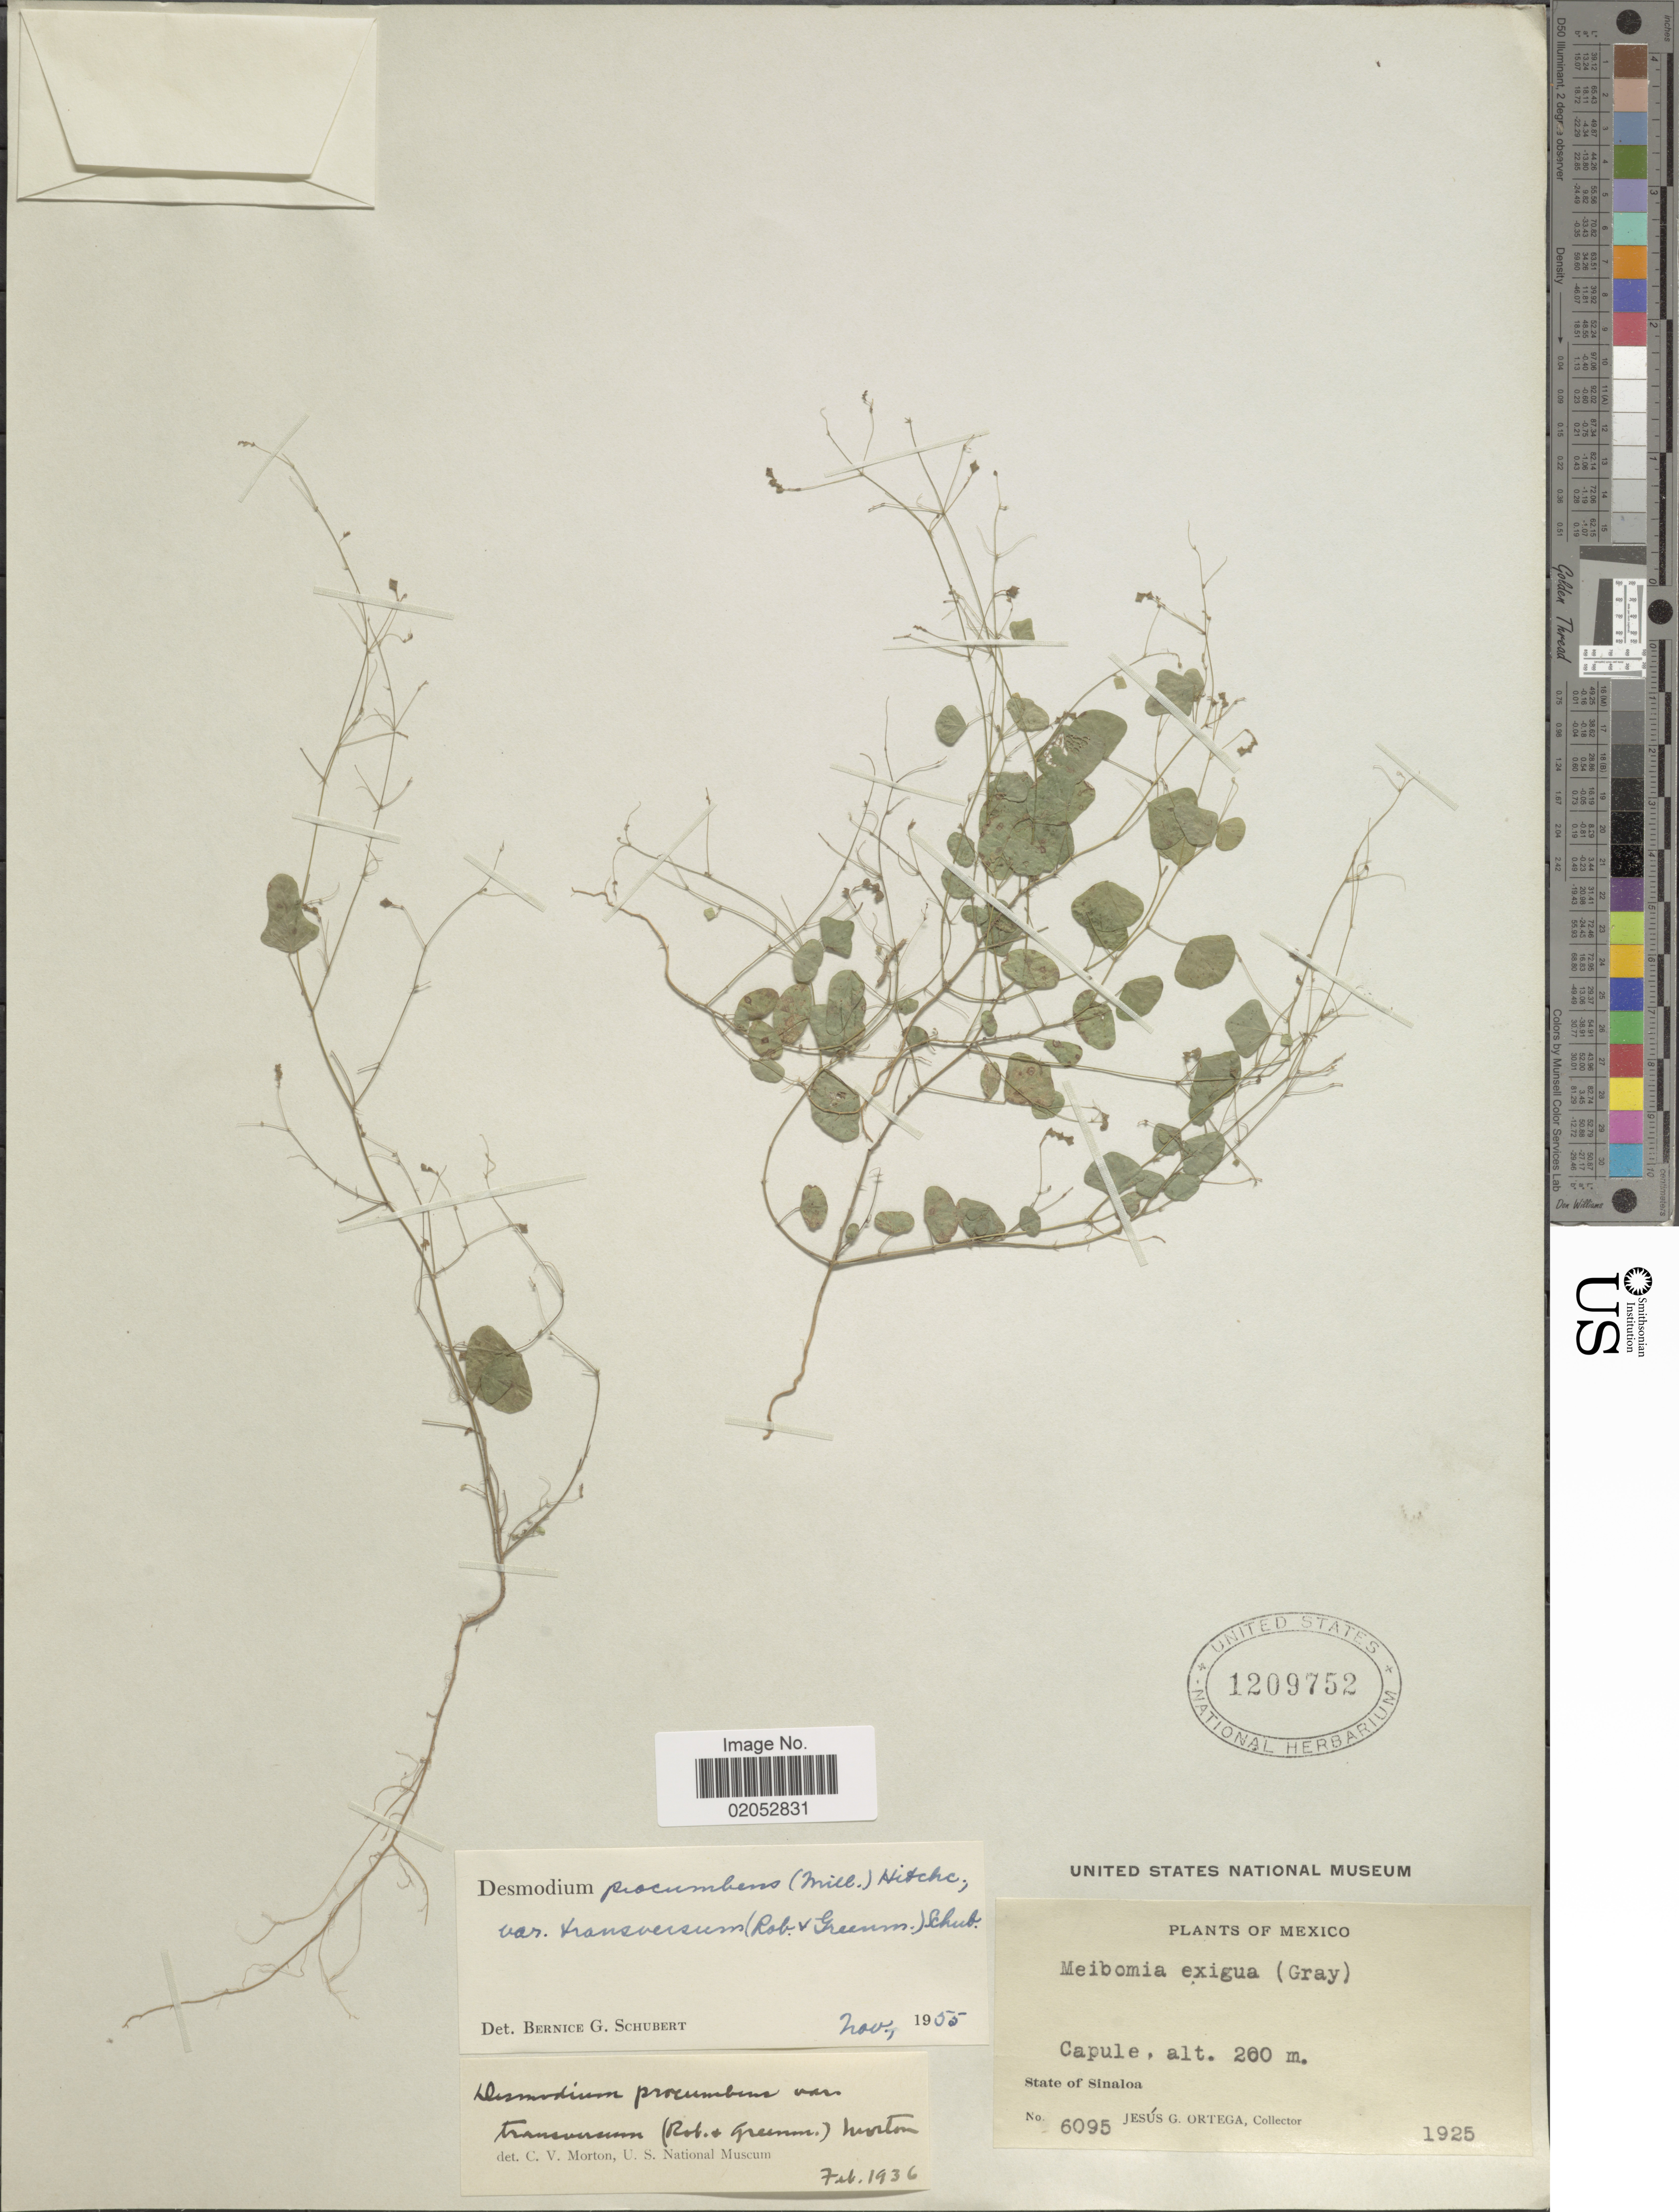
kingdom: Plantae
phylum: Tracheophyta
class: Magnoliopsida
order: Fabales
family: Fabaceae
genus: Desmodium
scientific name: Desmodium procumbens var. transversum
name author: (B.L. Rob. & Greenm.) B.G. Schub.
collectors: J. Ortega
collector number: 6095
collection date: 1925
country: Mexico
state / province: Sinaloa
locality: Capule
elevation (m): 200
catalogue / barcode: US 1409752